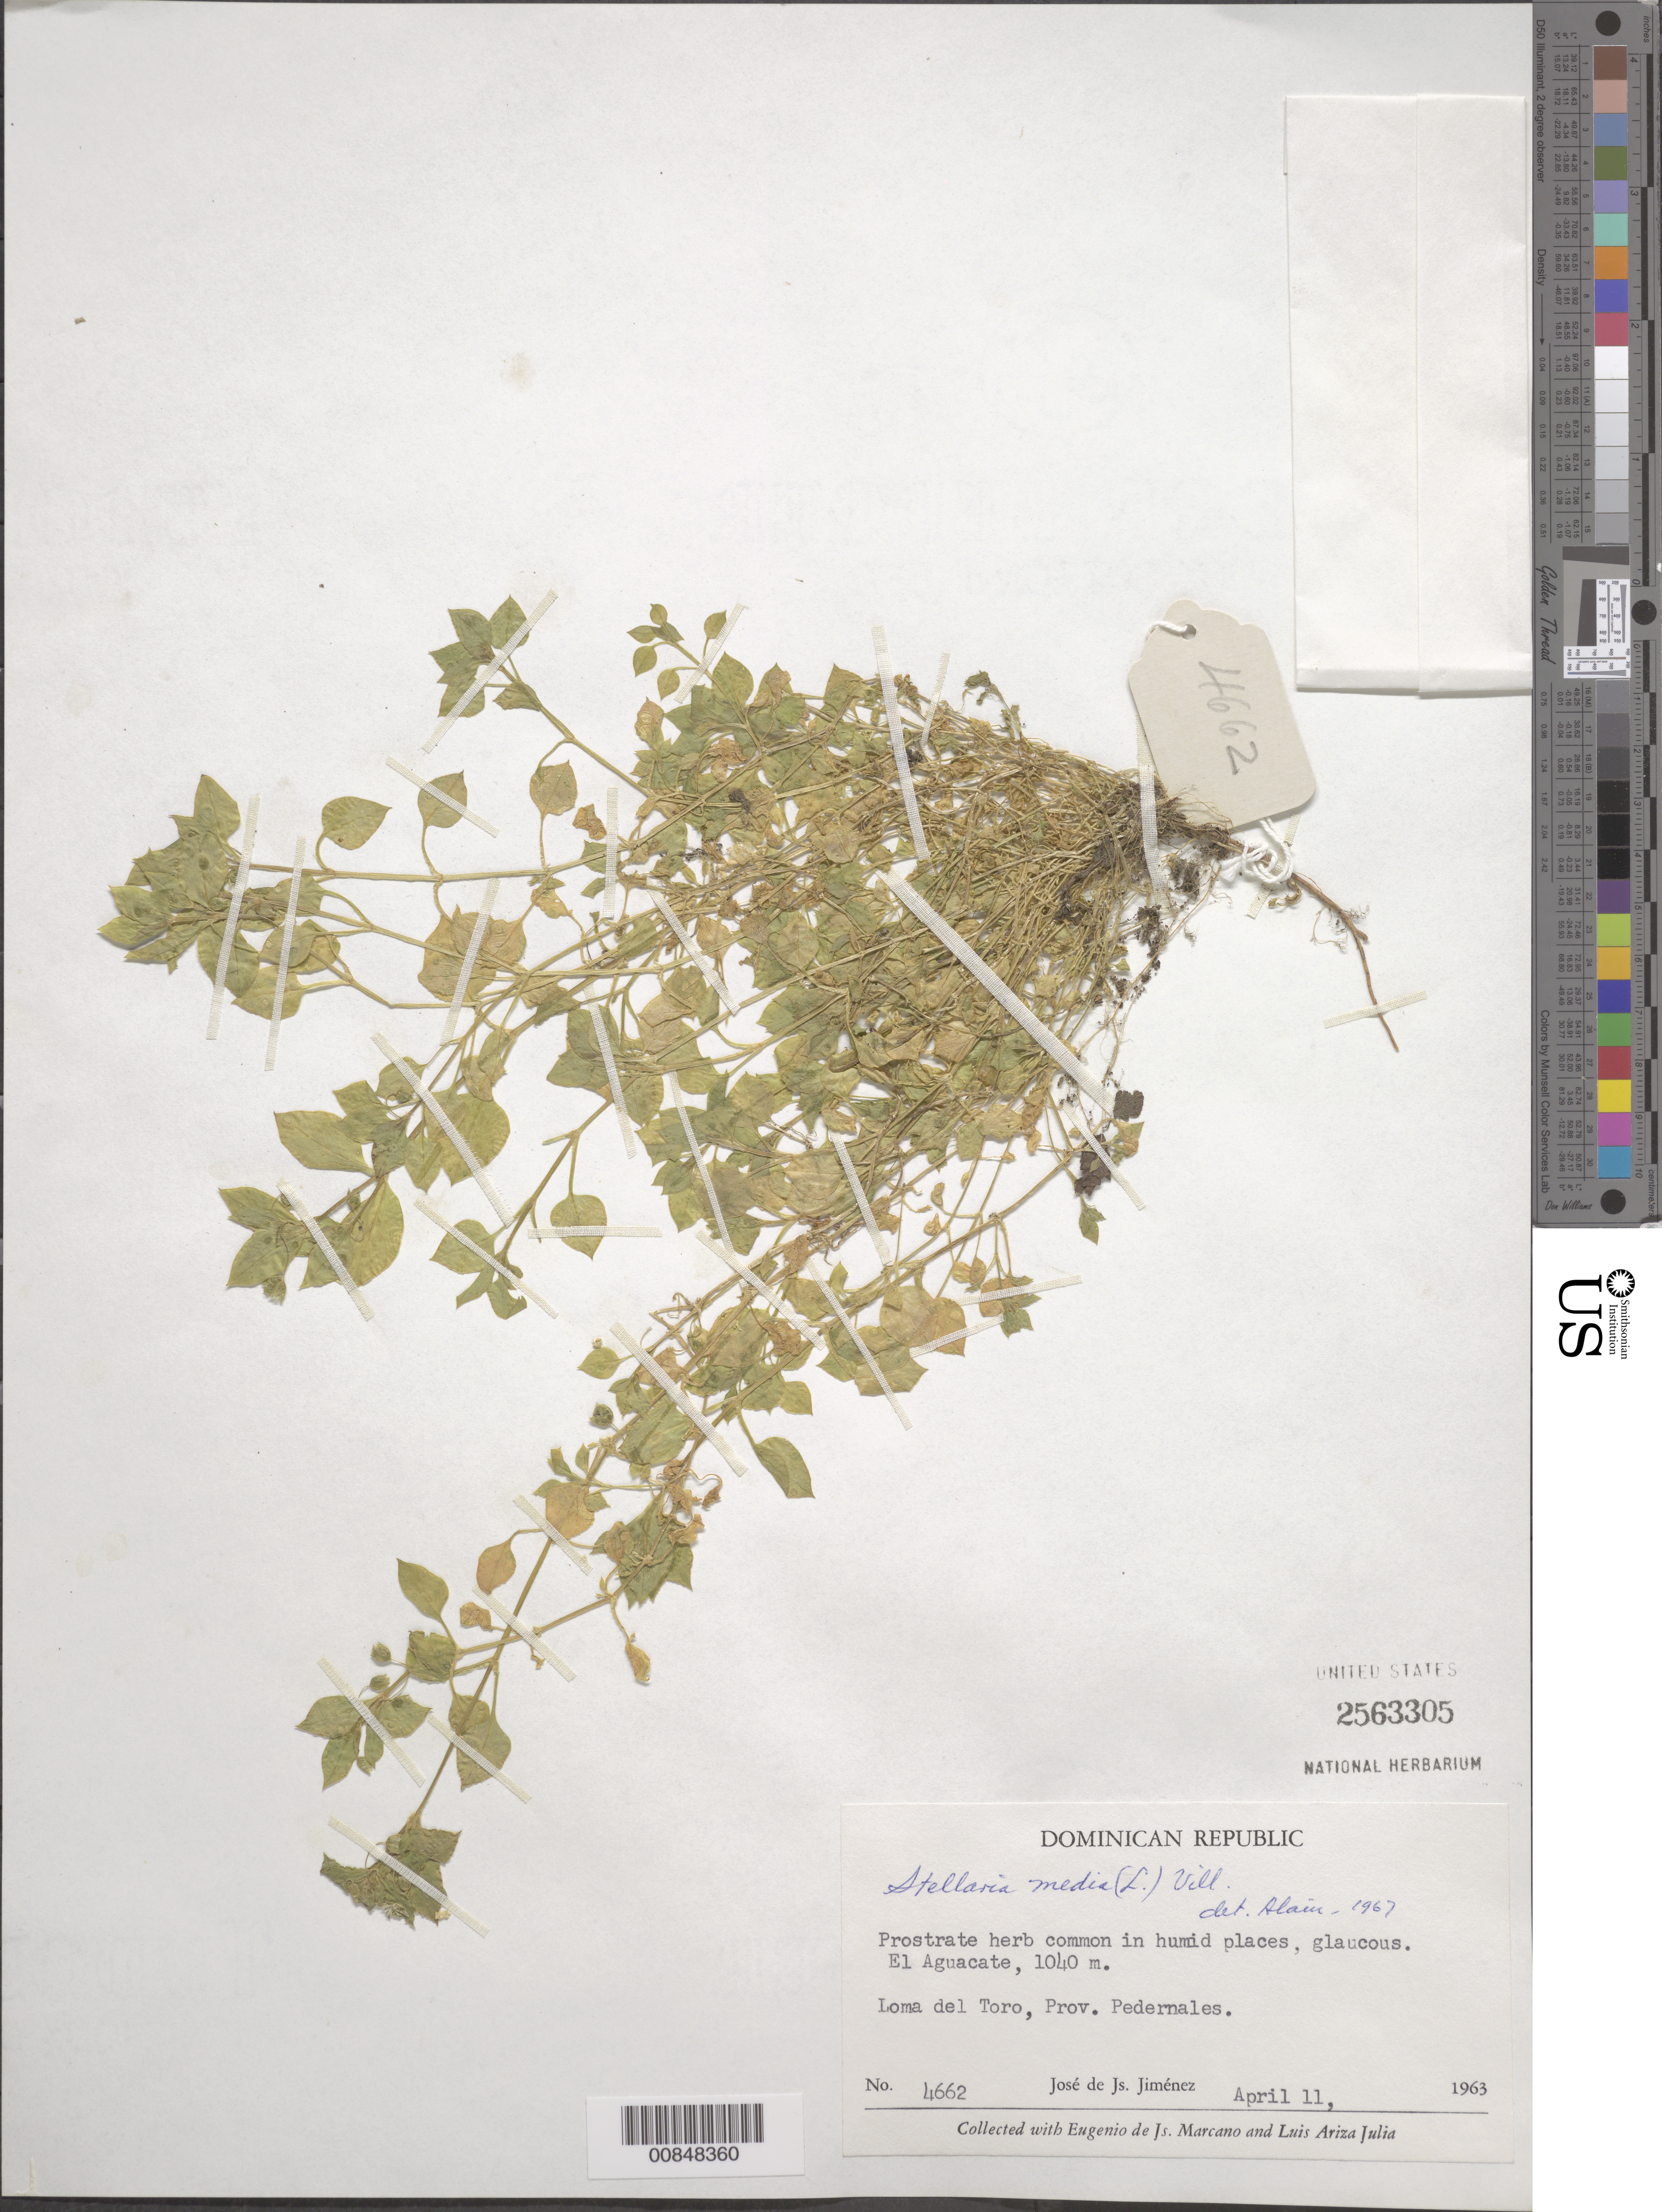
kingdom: Plantae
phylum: Tracheophyta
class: Magnoliopsida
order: Caryophyllales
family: Caryophyllaceae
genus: Stellaria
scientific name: Stellaria media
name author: (L.) Vill.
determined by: Liogier, Alain H.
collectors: J. J. Jiménez Almonte, E. J. Marcano F. & L. Ariza-Julia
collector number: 4662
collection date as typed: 11 Apr 1963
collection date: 1963-04-11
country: Dominican Republic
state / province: Pedernales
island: Hispaniola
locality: El Aguacate. Loma del Toro.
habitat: Common in humid places.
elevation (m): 1040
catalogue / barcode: US 2563305